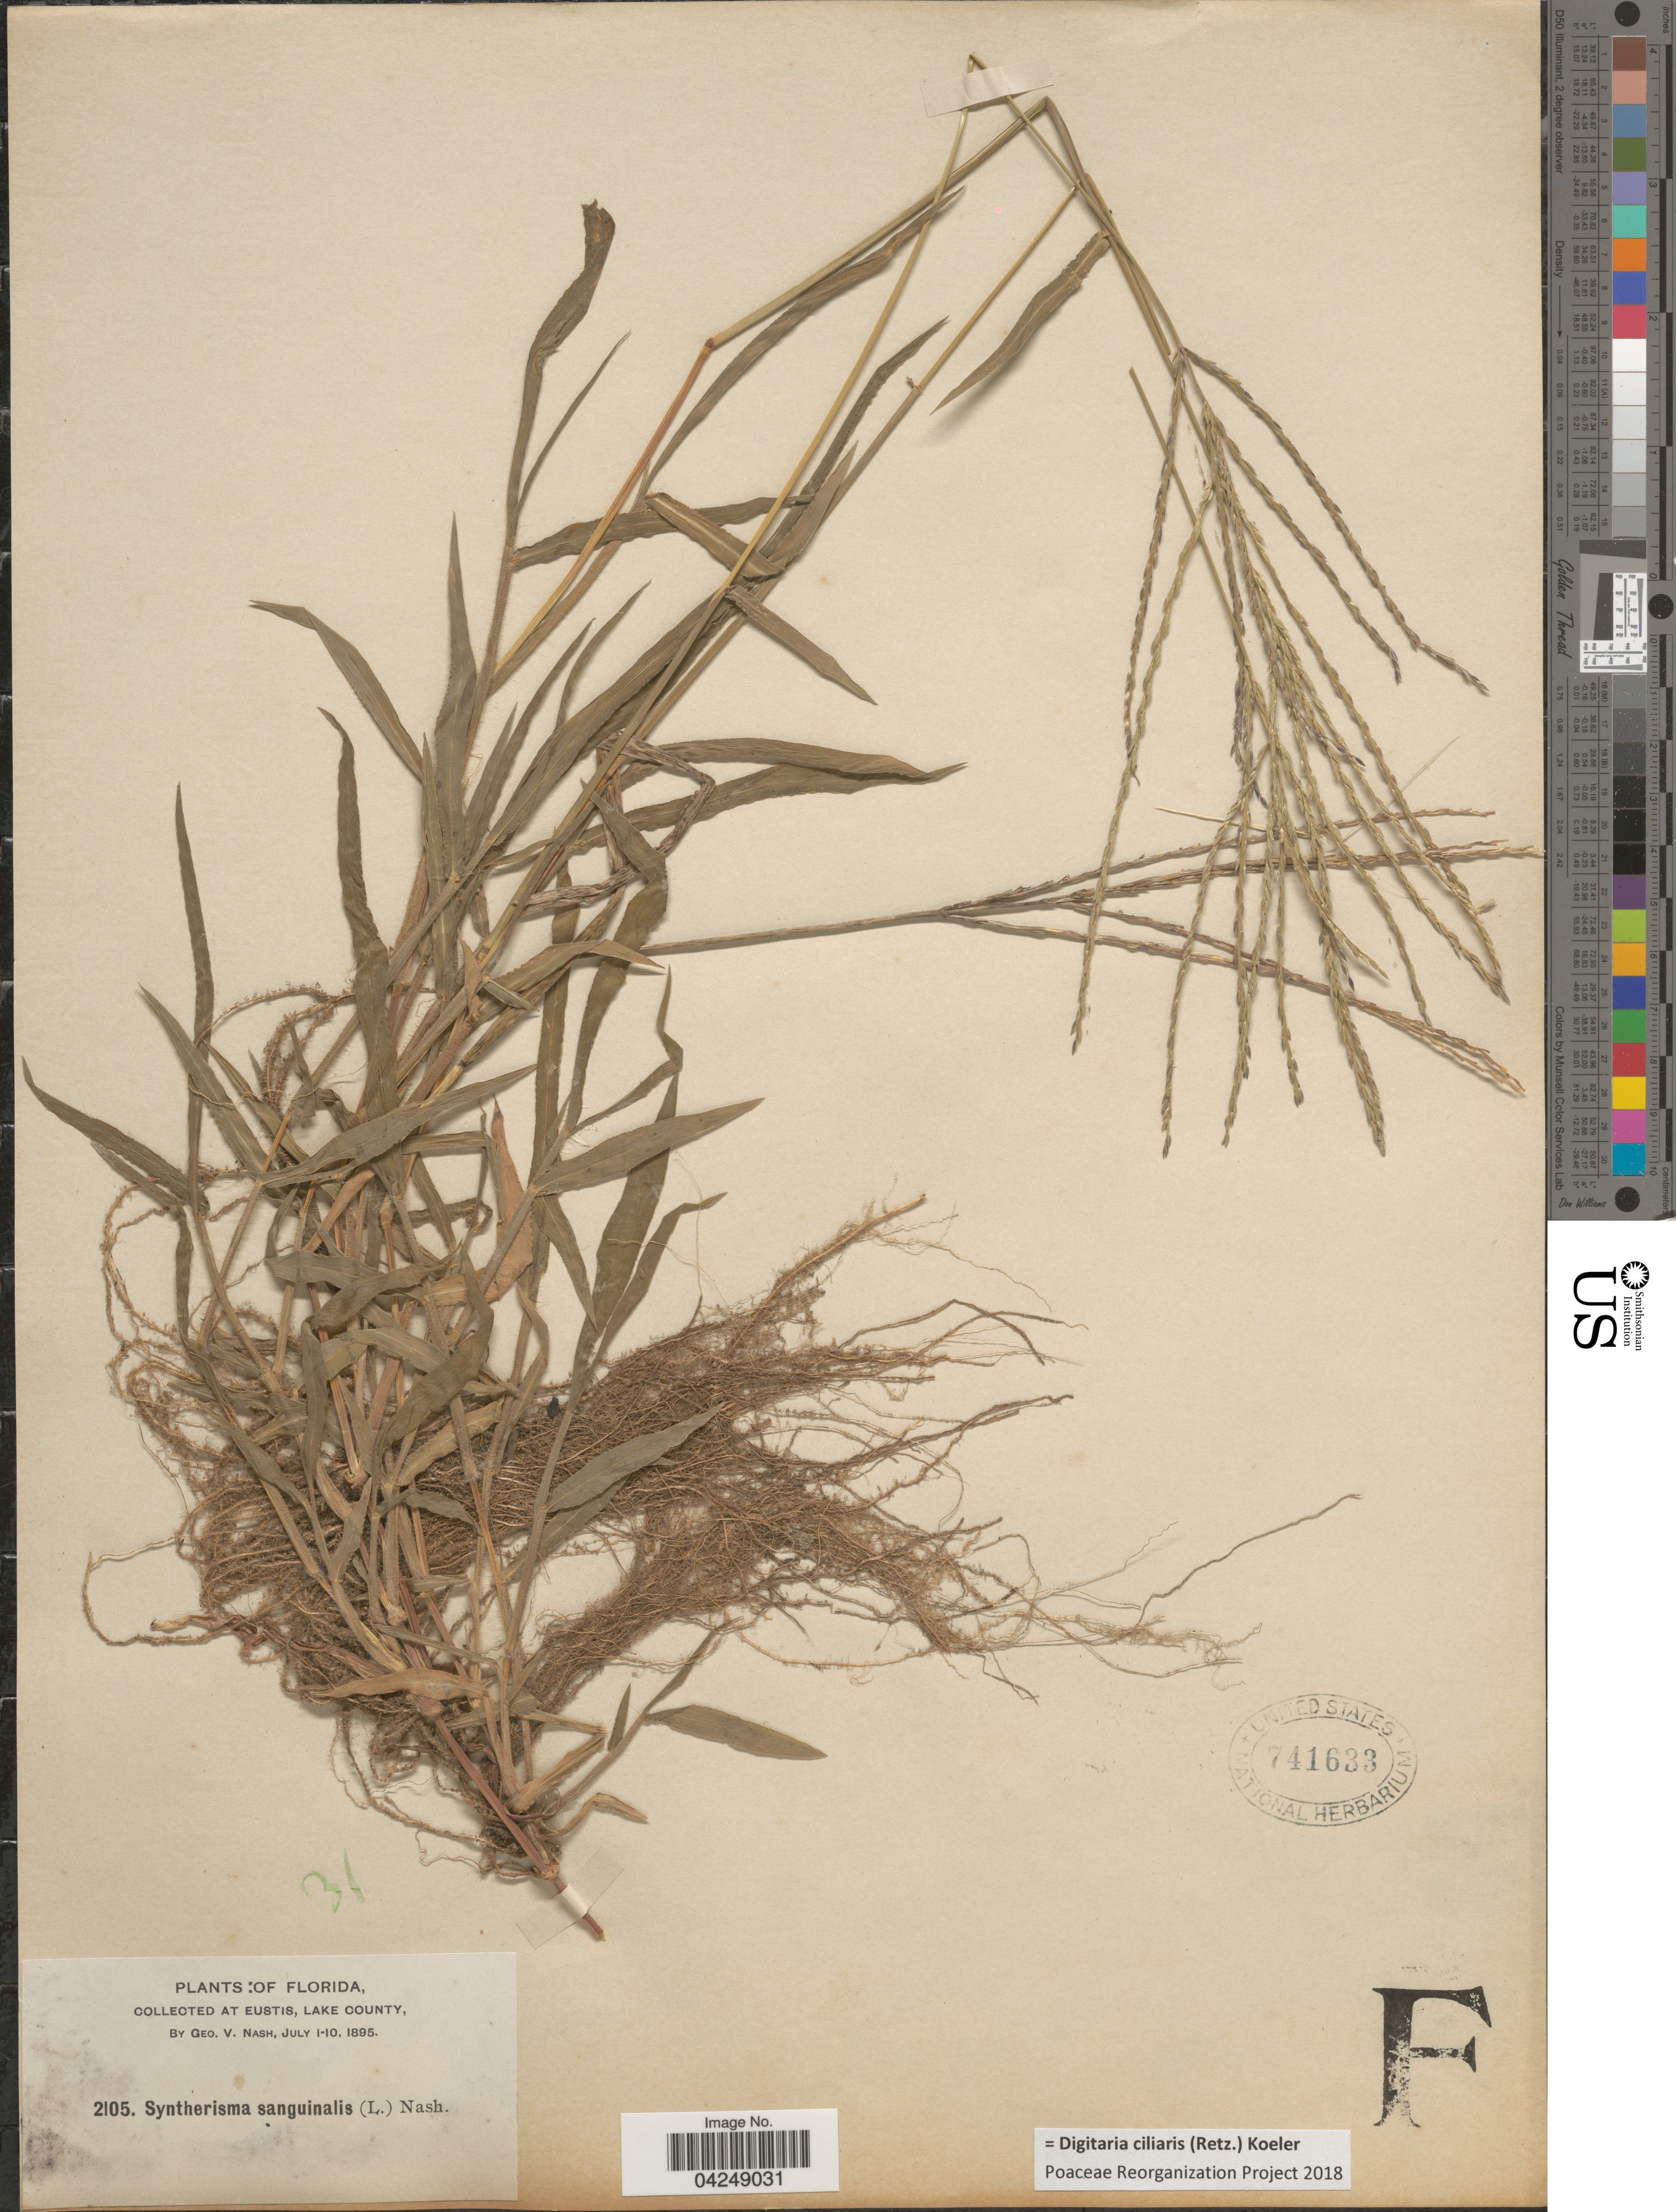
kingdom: Plantae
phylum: Tracheophyta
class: Liliopsida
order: Poales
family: Poaceae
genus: Digitaria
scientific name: Digitaria ciliaris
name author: (Retz.) Koeler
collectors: G. V. Nash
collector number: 2105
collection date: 1895-07-01/1895-07-10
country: United States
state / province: Florida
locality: At Eustis, Lake County.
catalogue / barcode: US 741633